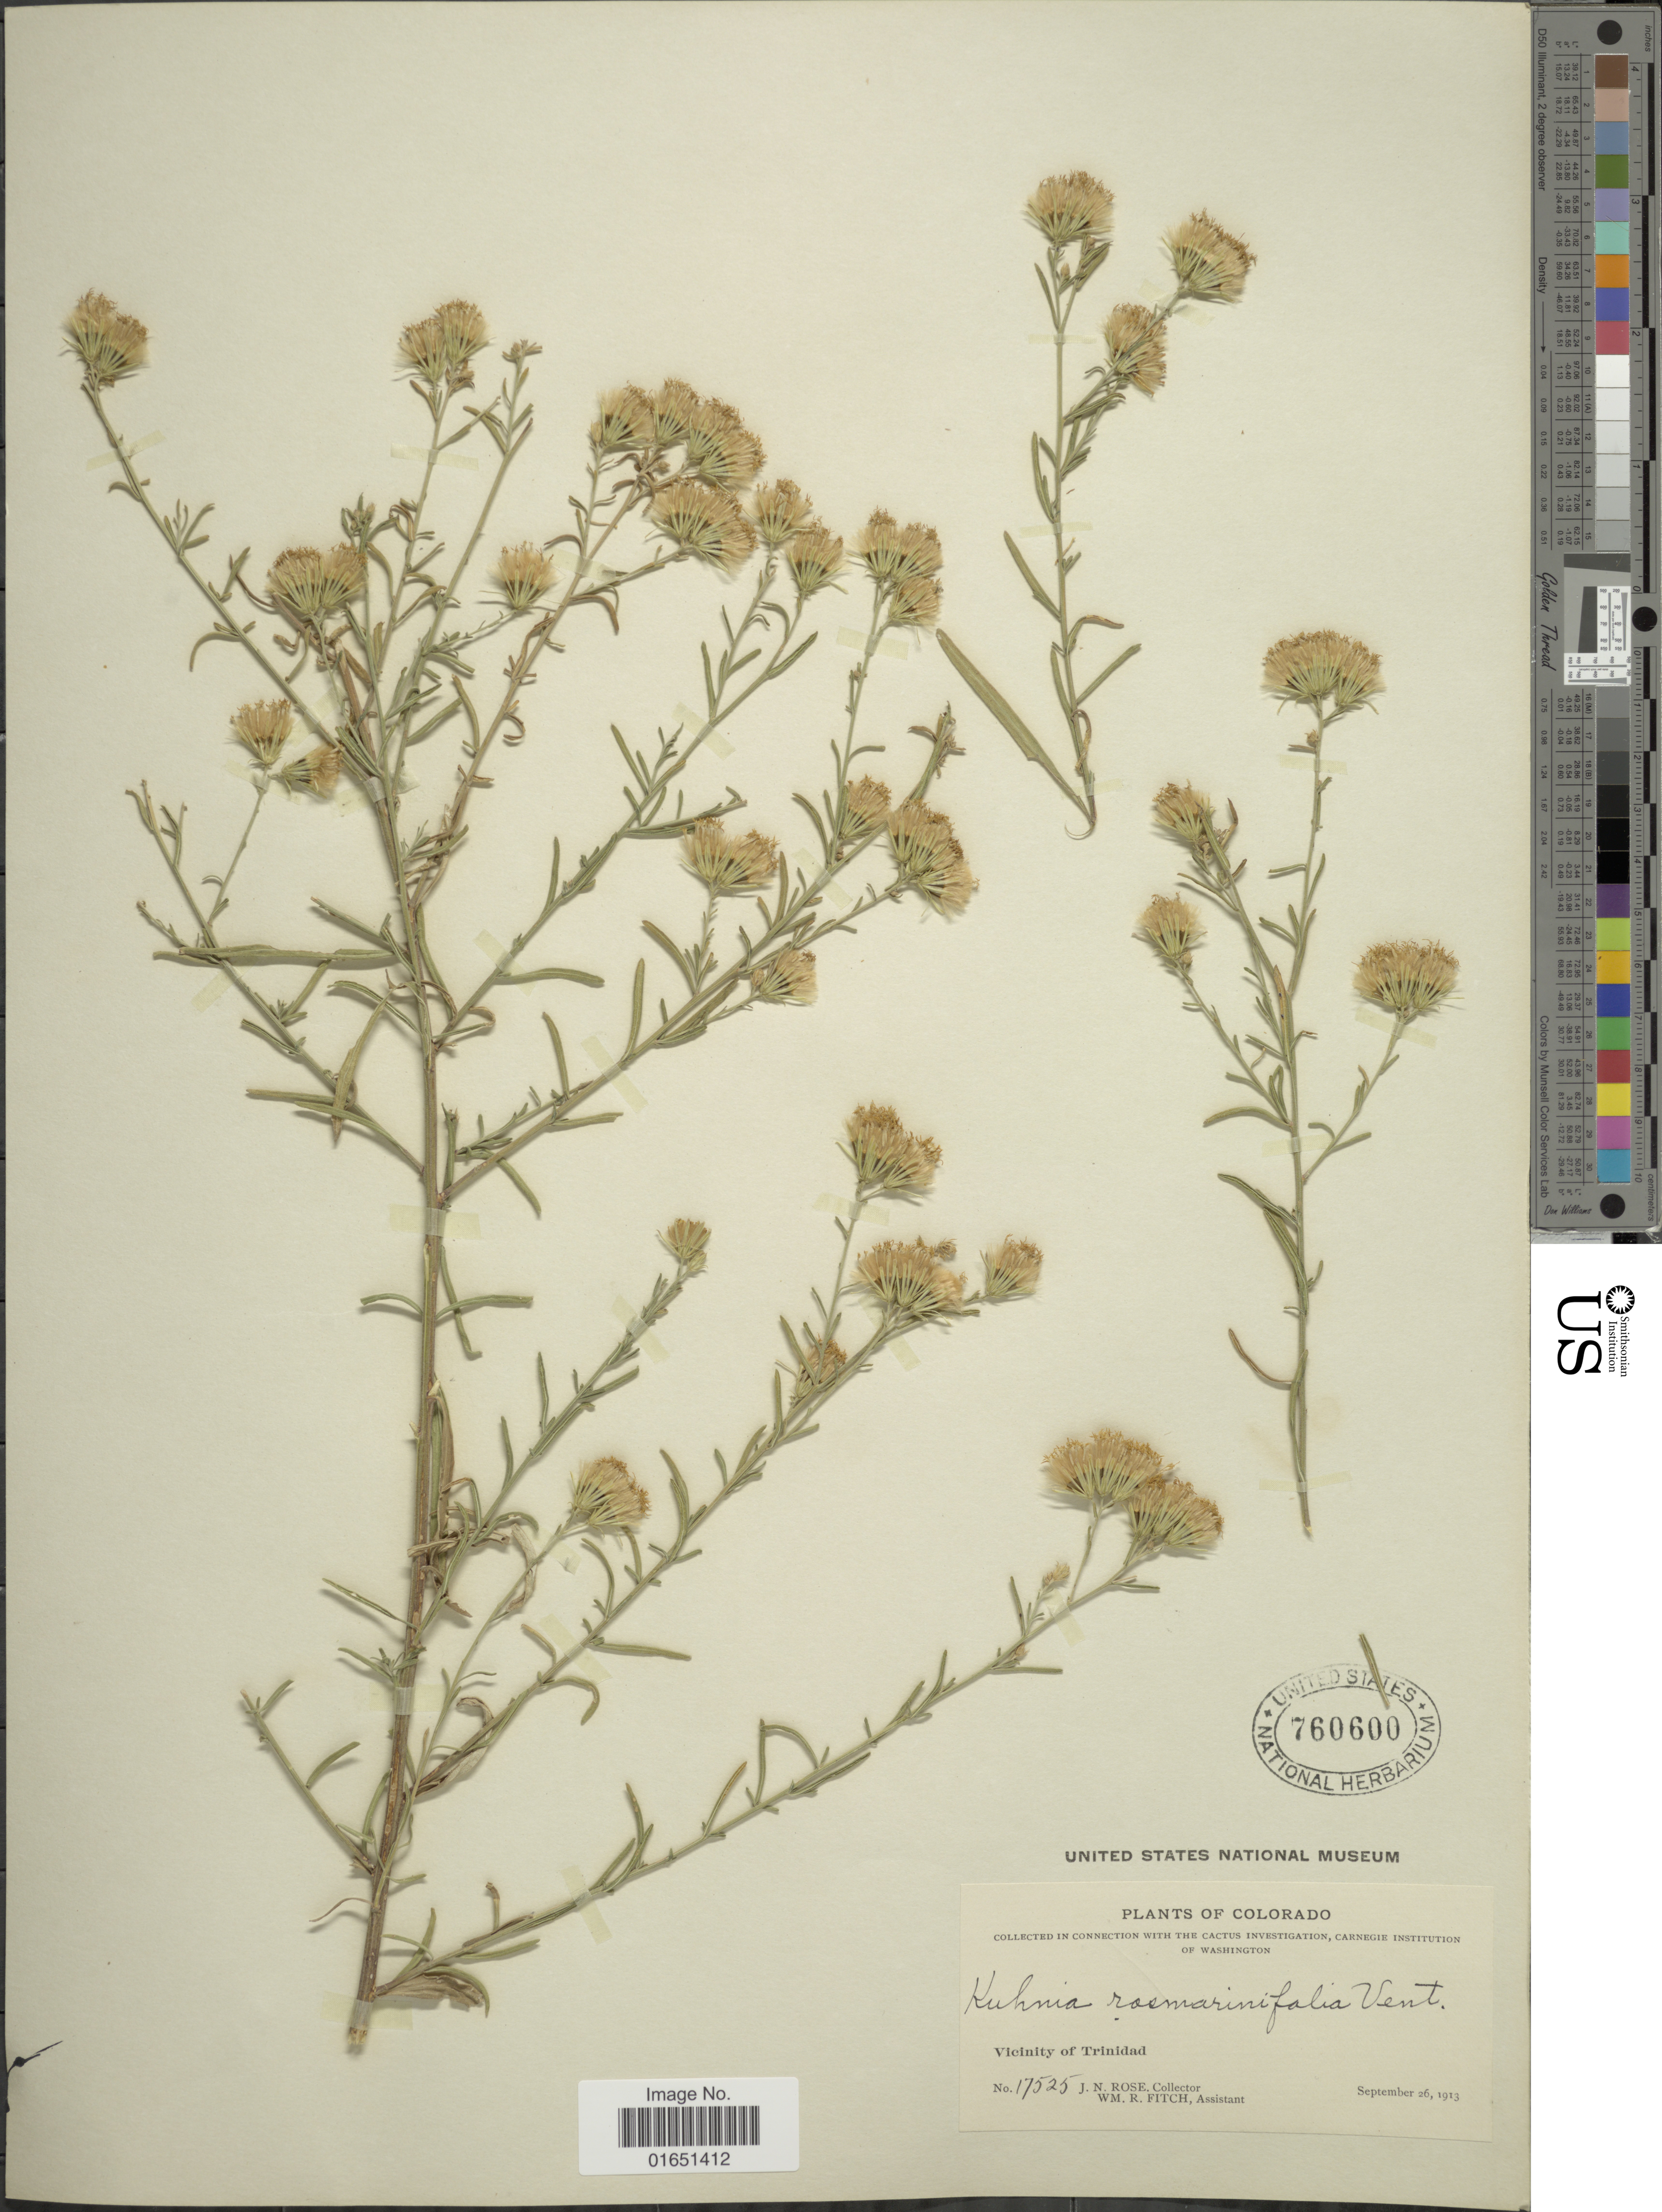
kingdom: Plantae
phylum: Tracheophyta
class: Magnoliopsida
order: Asterales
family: Asteraceae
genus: Brickellia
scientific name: Brickellia rosmarinifolia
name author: (Vent.) W.A. Weber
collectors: J. N. Rose & W. R. Fitch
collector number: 17525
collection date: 1913-09-26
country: United States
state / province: Colorado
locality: Vicinity of Trinidad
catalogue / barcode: US 760600